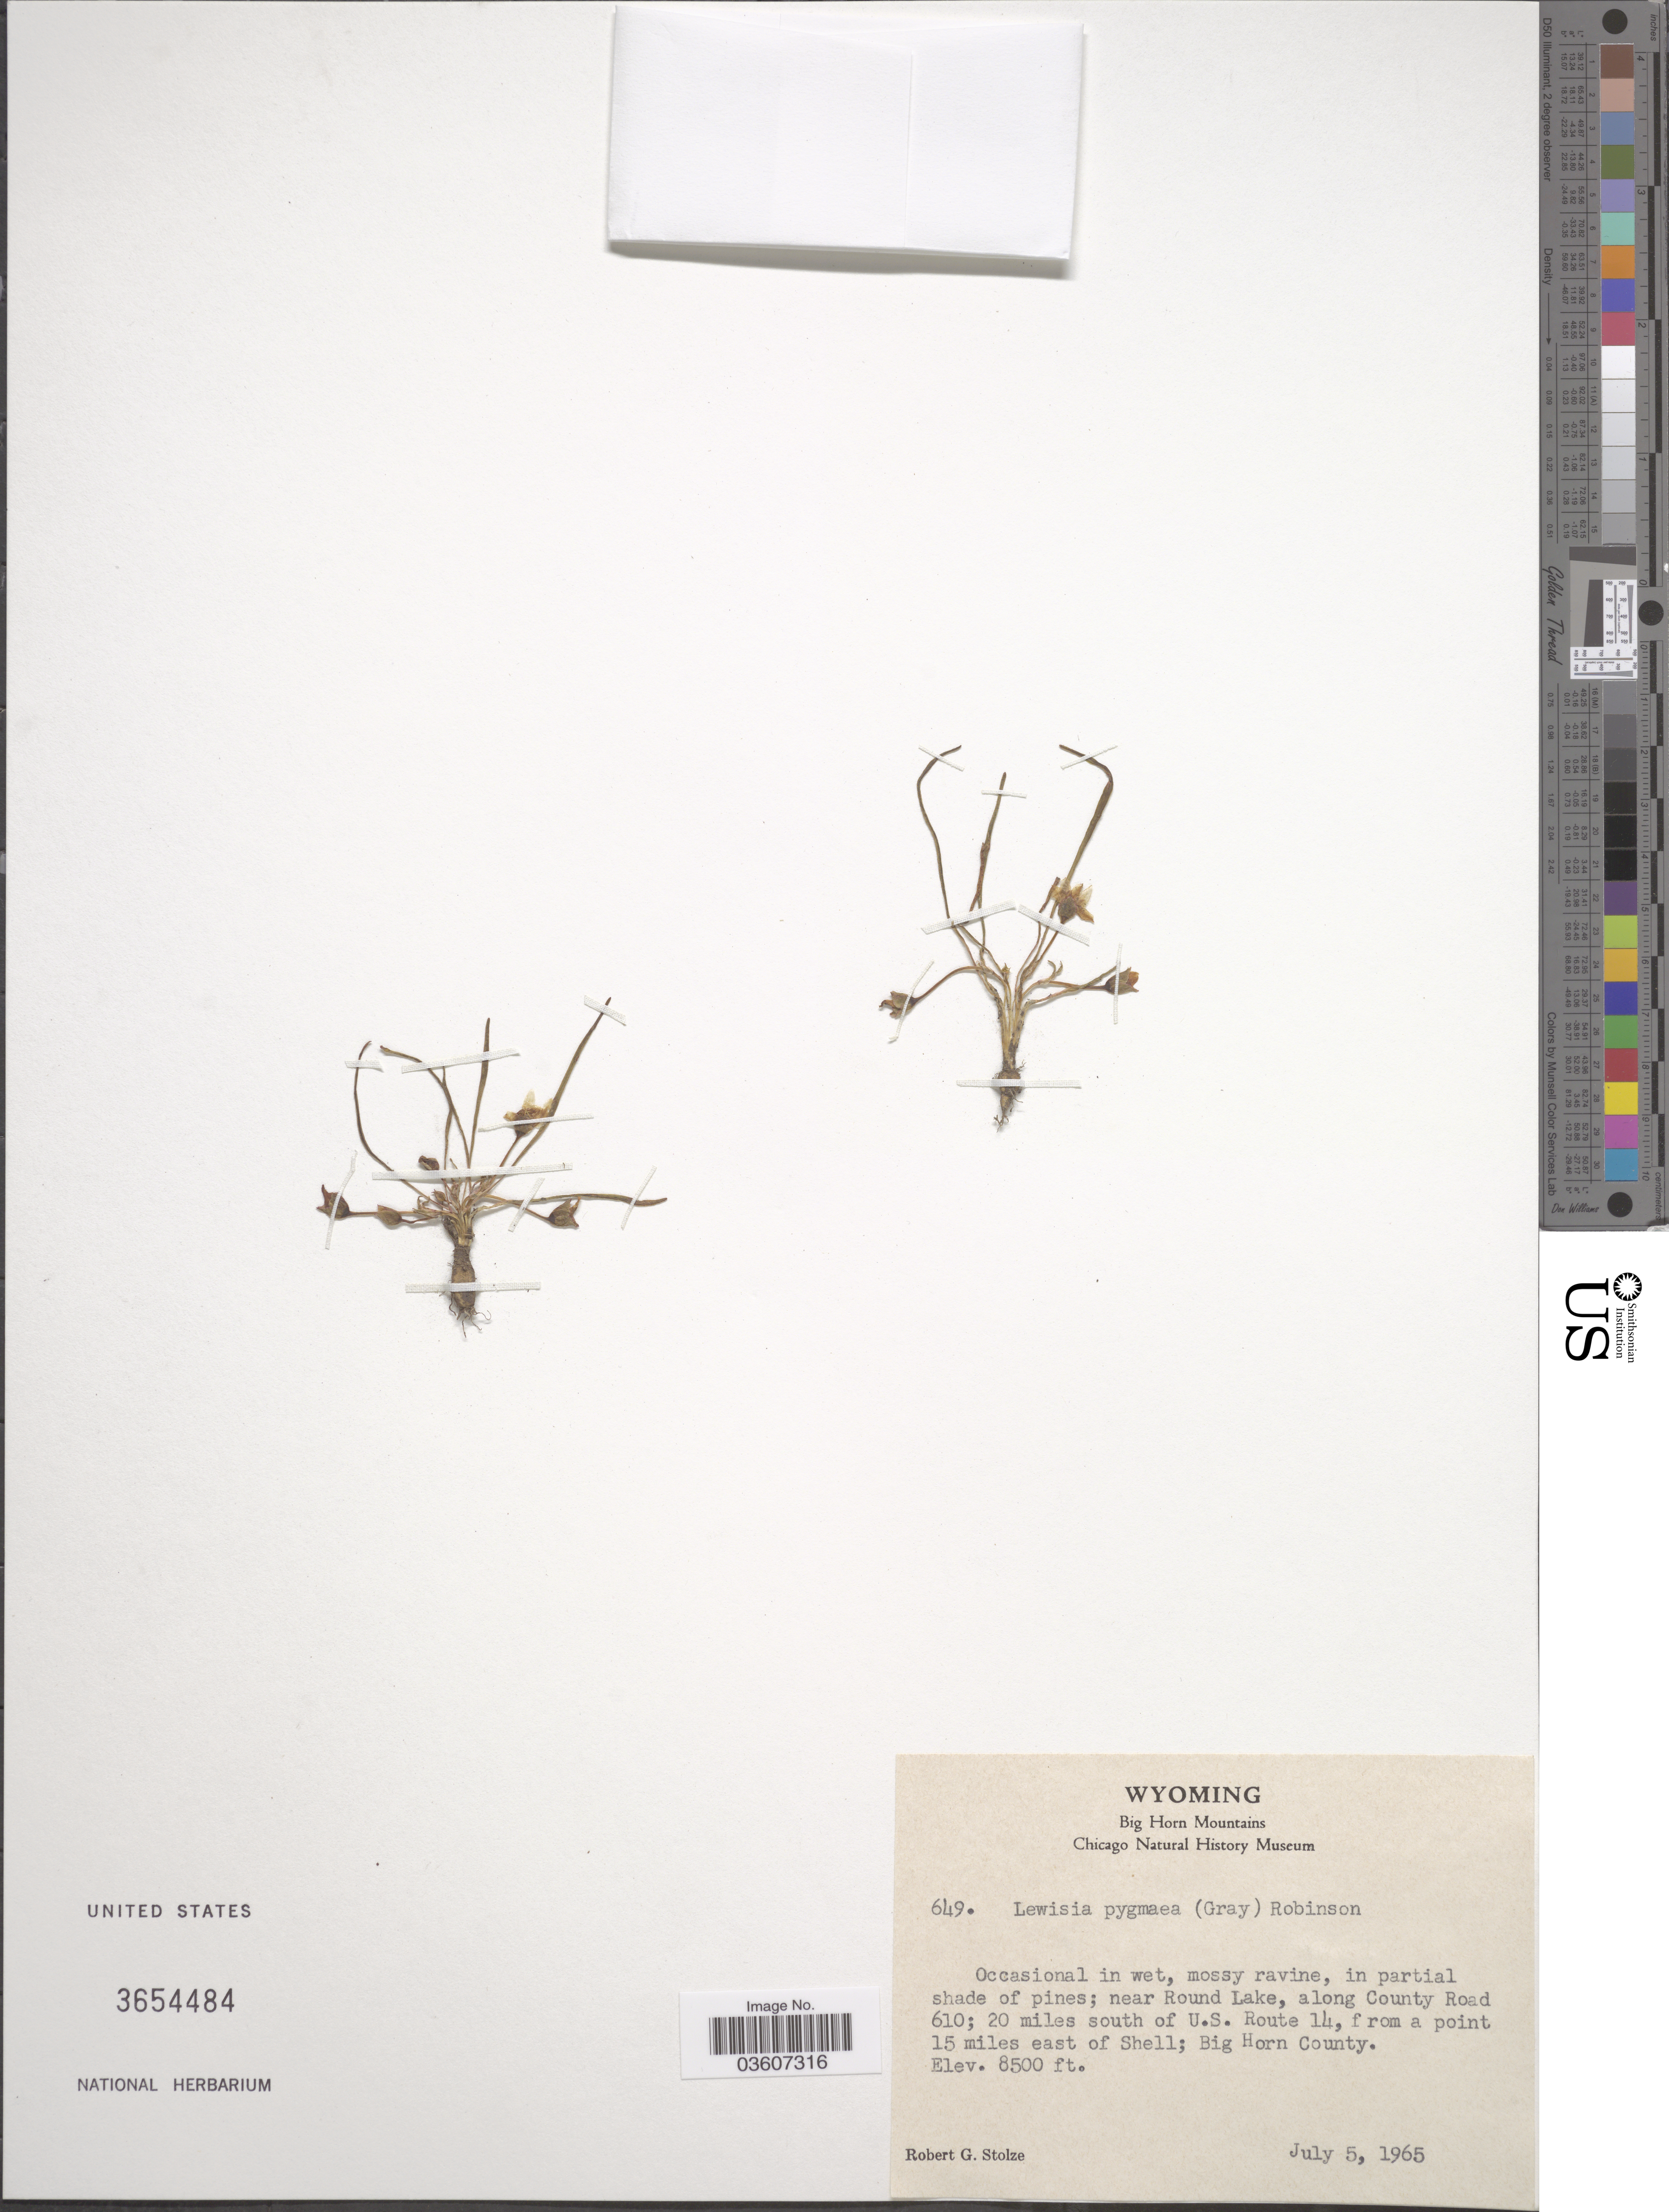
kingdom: Plantae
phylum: Tracheophyta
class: Magnoliopsida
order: Caryophyllales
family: Montiaceae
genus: Lewisia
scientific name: Lewisia nevadensis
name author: (A. Gray) B.L. Rob.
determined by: Strong, Mark T., (BOT), Smithsonian Institution - National Museum of Natural History (UNITED STATES)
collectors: R. G. Stolze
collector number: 649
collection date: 1965-07-05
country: United States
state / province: Wyoming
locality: Big Horn Mountains. Near Round Lake, along County Road 610; 20 miles south of U.S. Route 14, from a point 15 miles east of Shell; Big Horn County.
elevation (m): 2591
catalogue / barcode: US 3654484